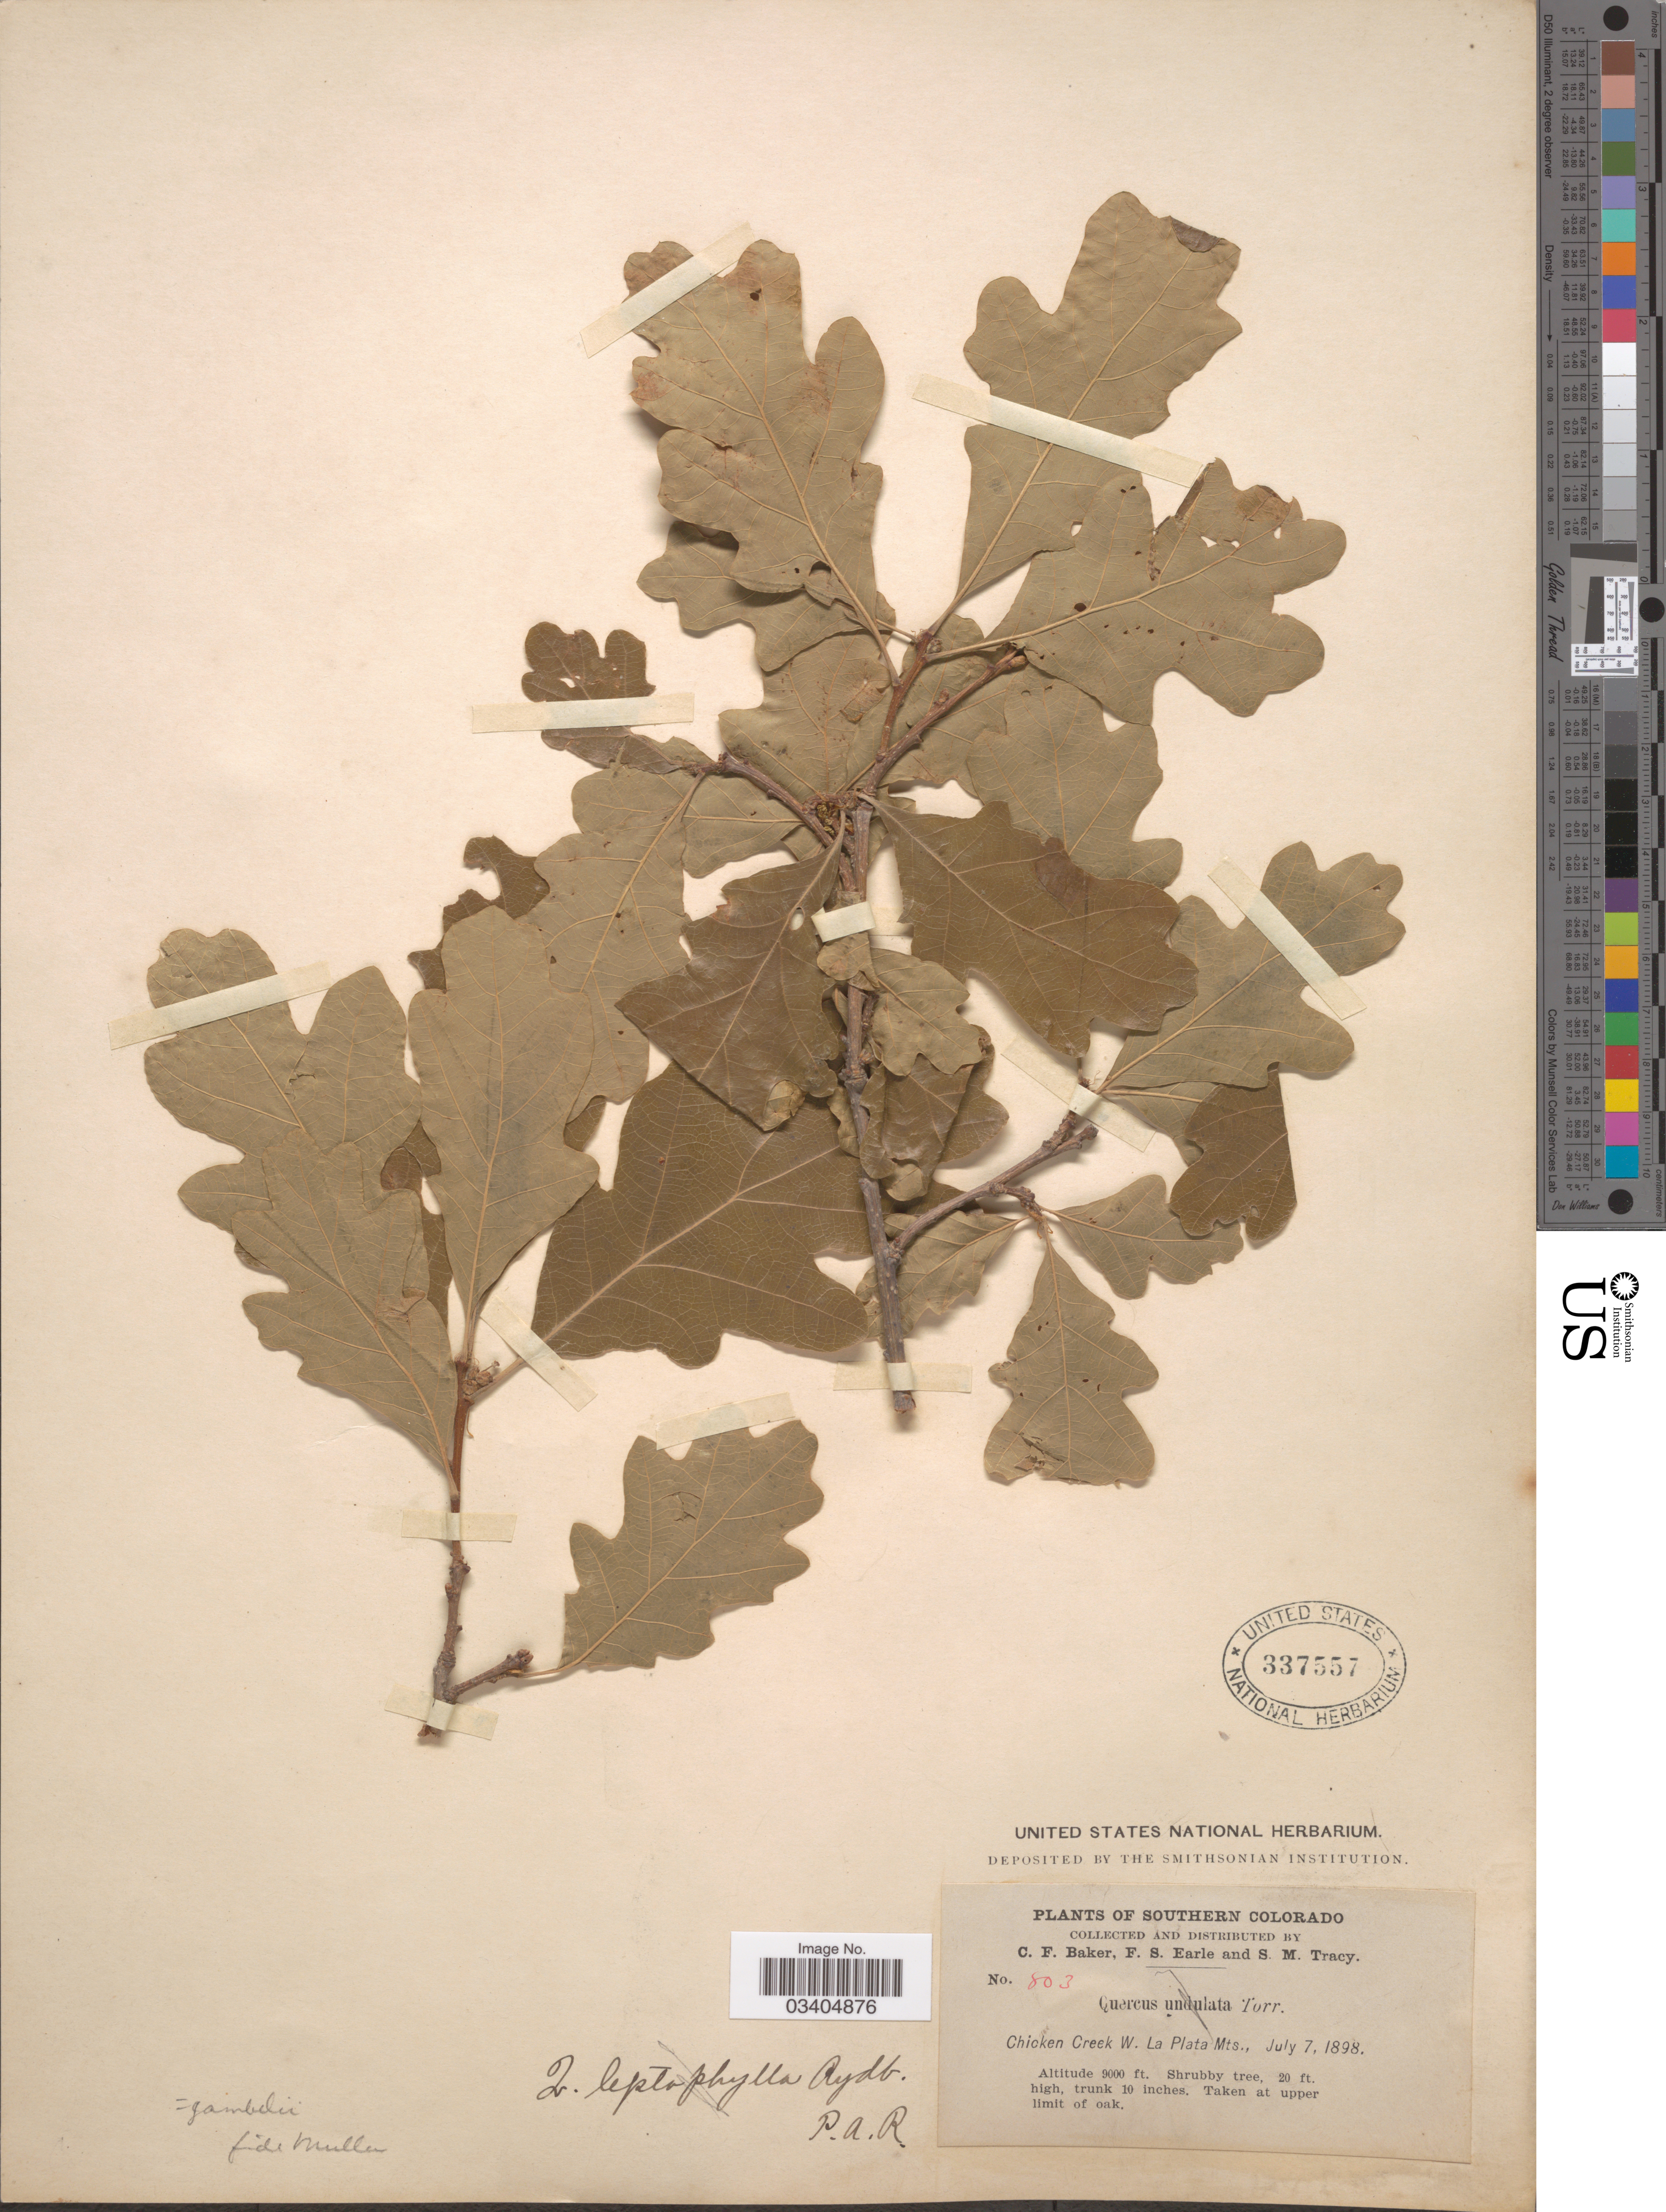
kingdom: Plantae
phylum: Tracheophyta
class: Magnoliopsida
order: Fagales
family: Fagaceae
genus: Quercus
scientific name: Quercus gambelii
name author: Nutt.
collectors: C. F. Baker, F. S. Earle & S. M. Tracy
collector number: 803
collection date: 1898-07-07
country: United States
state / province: Colorado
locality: Southern Colorado. Chicken Creek W. La Plata Mts.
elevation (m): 2743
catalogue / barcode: US 337557